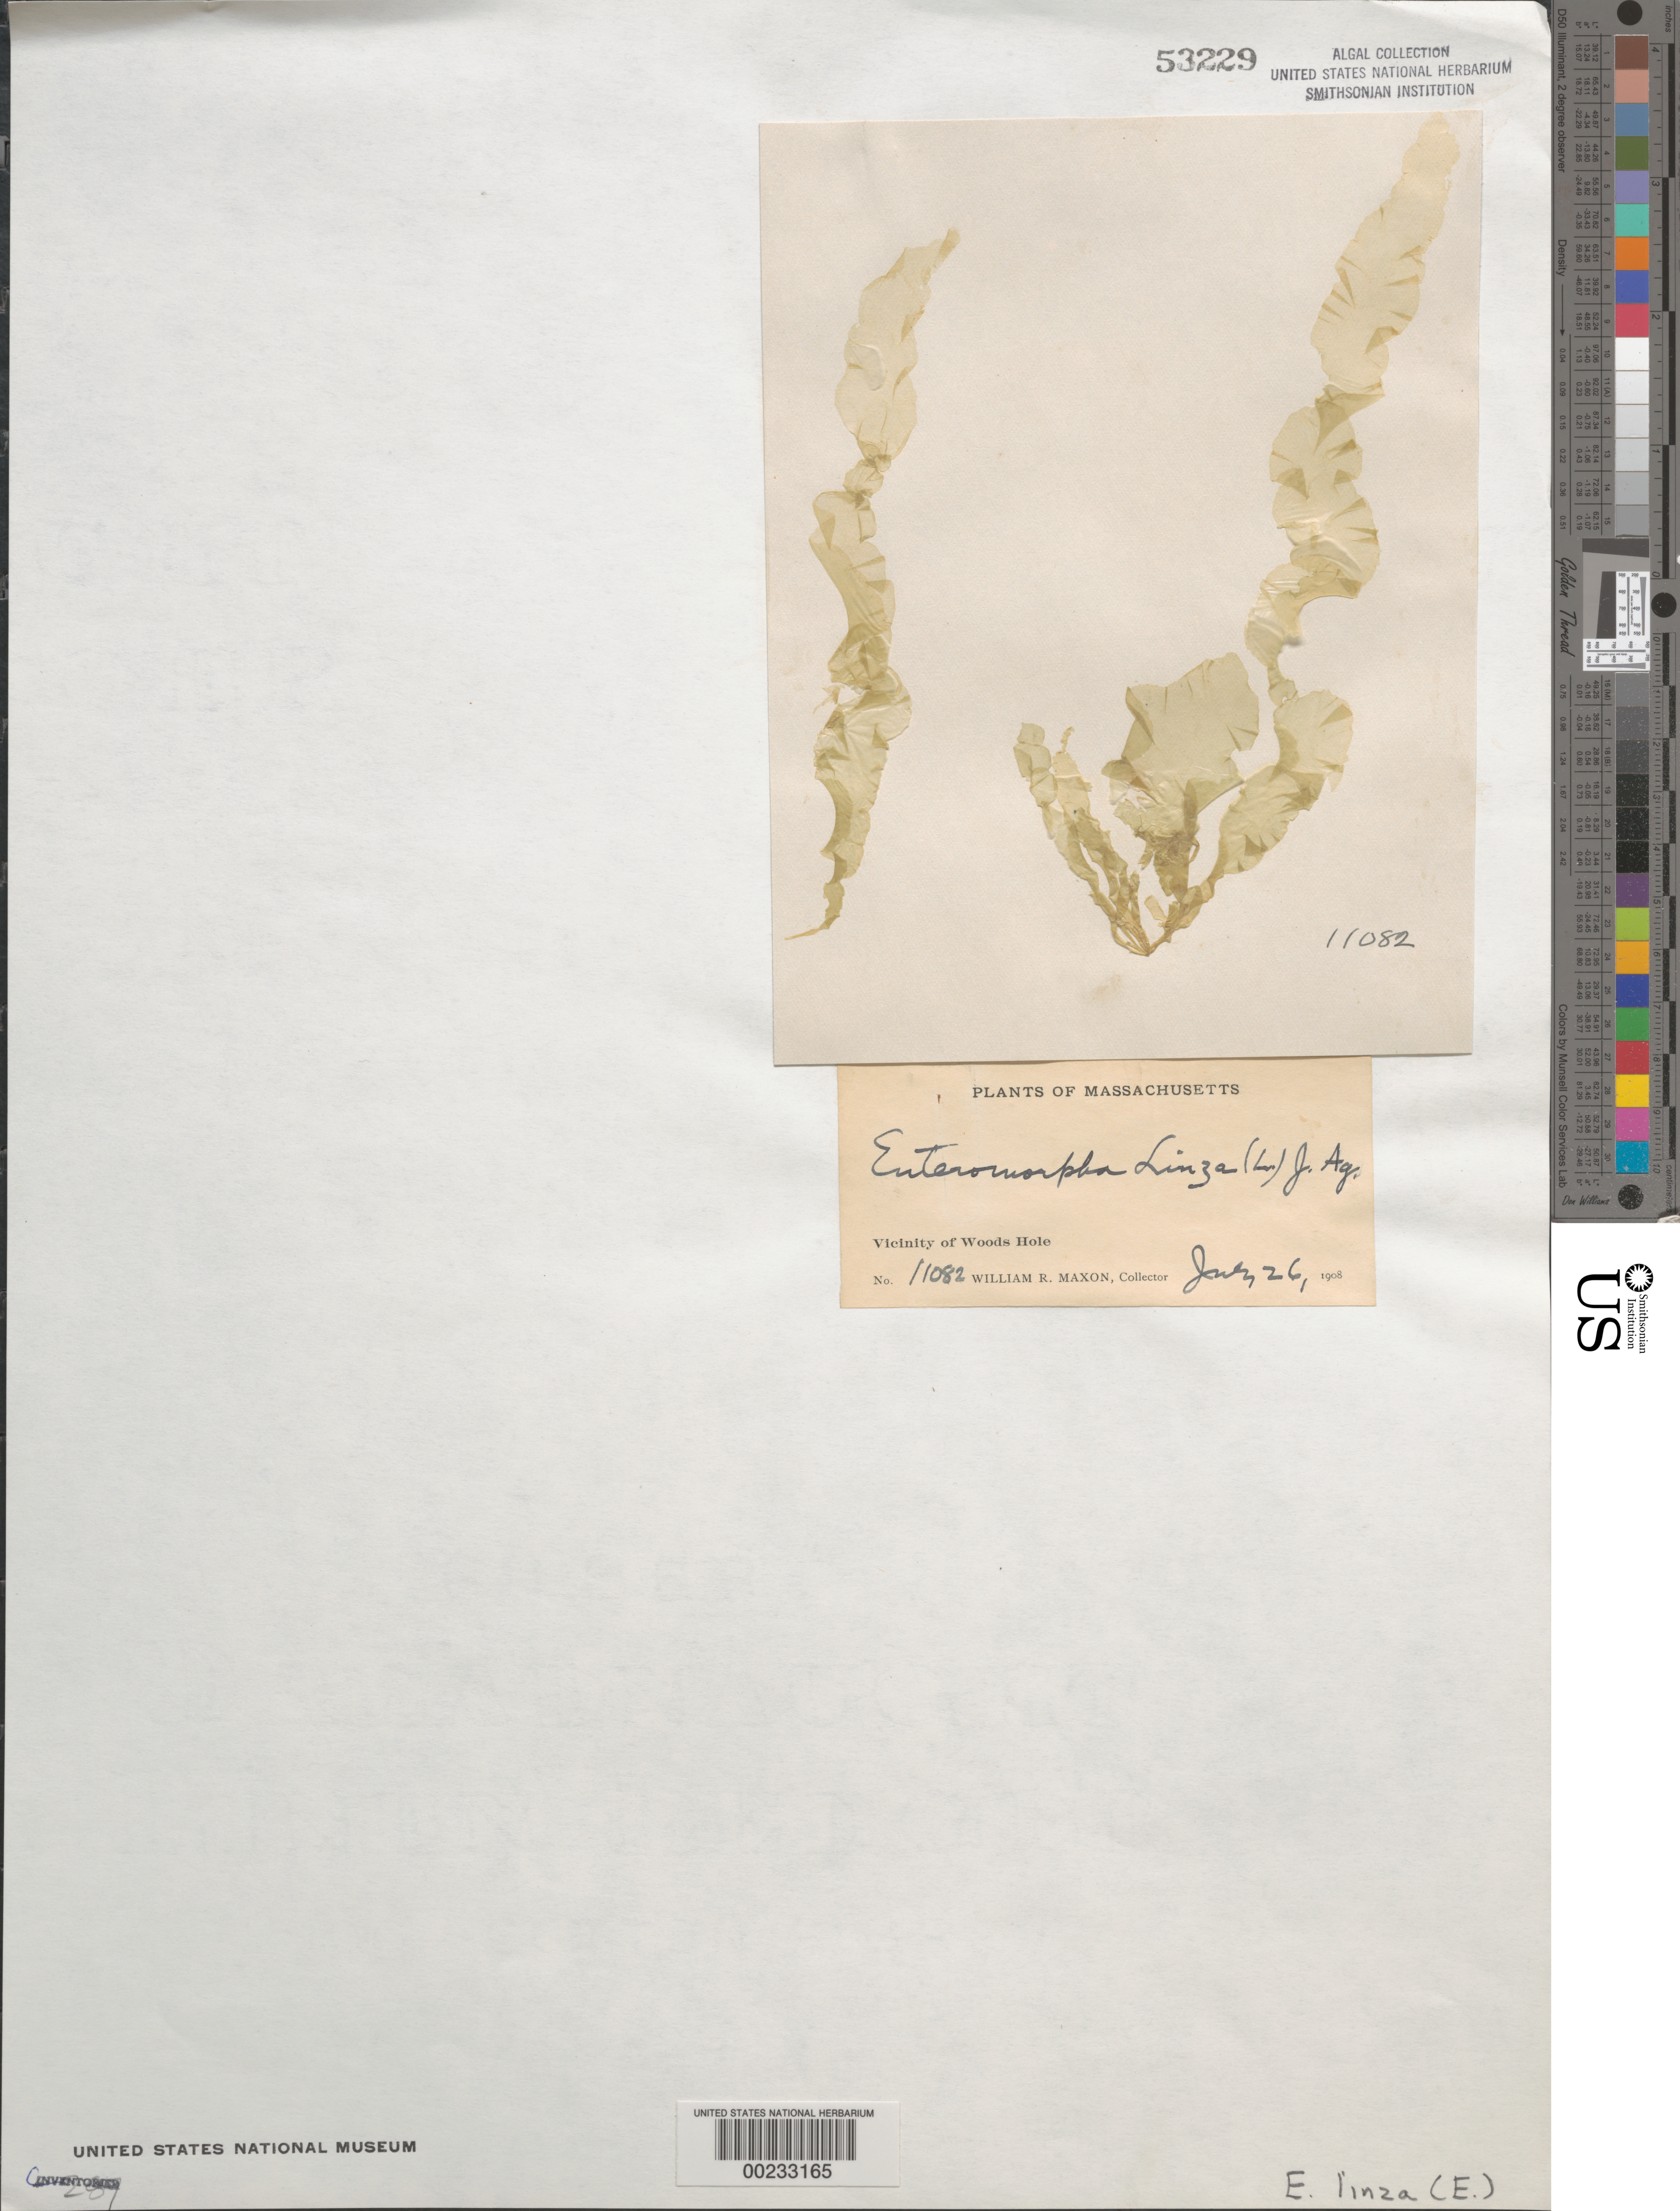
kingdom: Plantae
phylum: Chlorophyta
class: Ulvophyceae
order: Ulvales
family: Ulvaceae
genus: Ulva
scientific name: Ulva clathrata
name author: (Roth) C. Agardh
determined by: Algae name updating Project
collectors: W. R. Maxon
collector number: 11082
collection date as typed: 26 Jul 1908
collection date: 1908-07-26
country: United States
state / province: Massachusetts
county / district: Barnstable County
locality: Woods Hole area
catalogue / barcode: US 53229